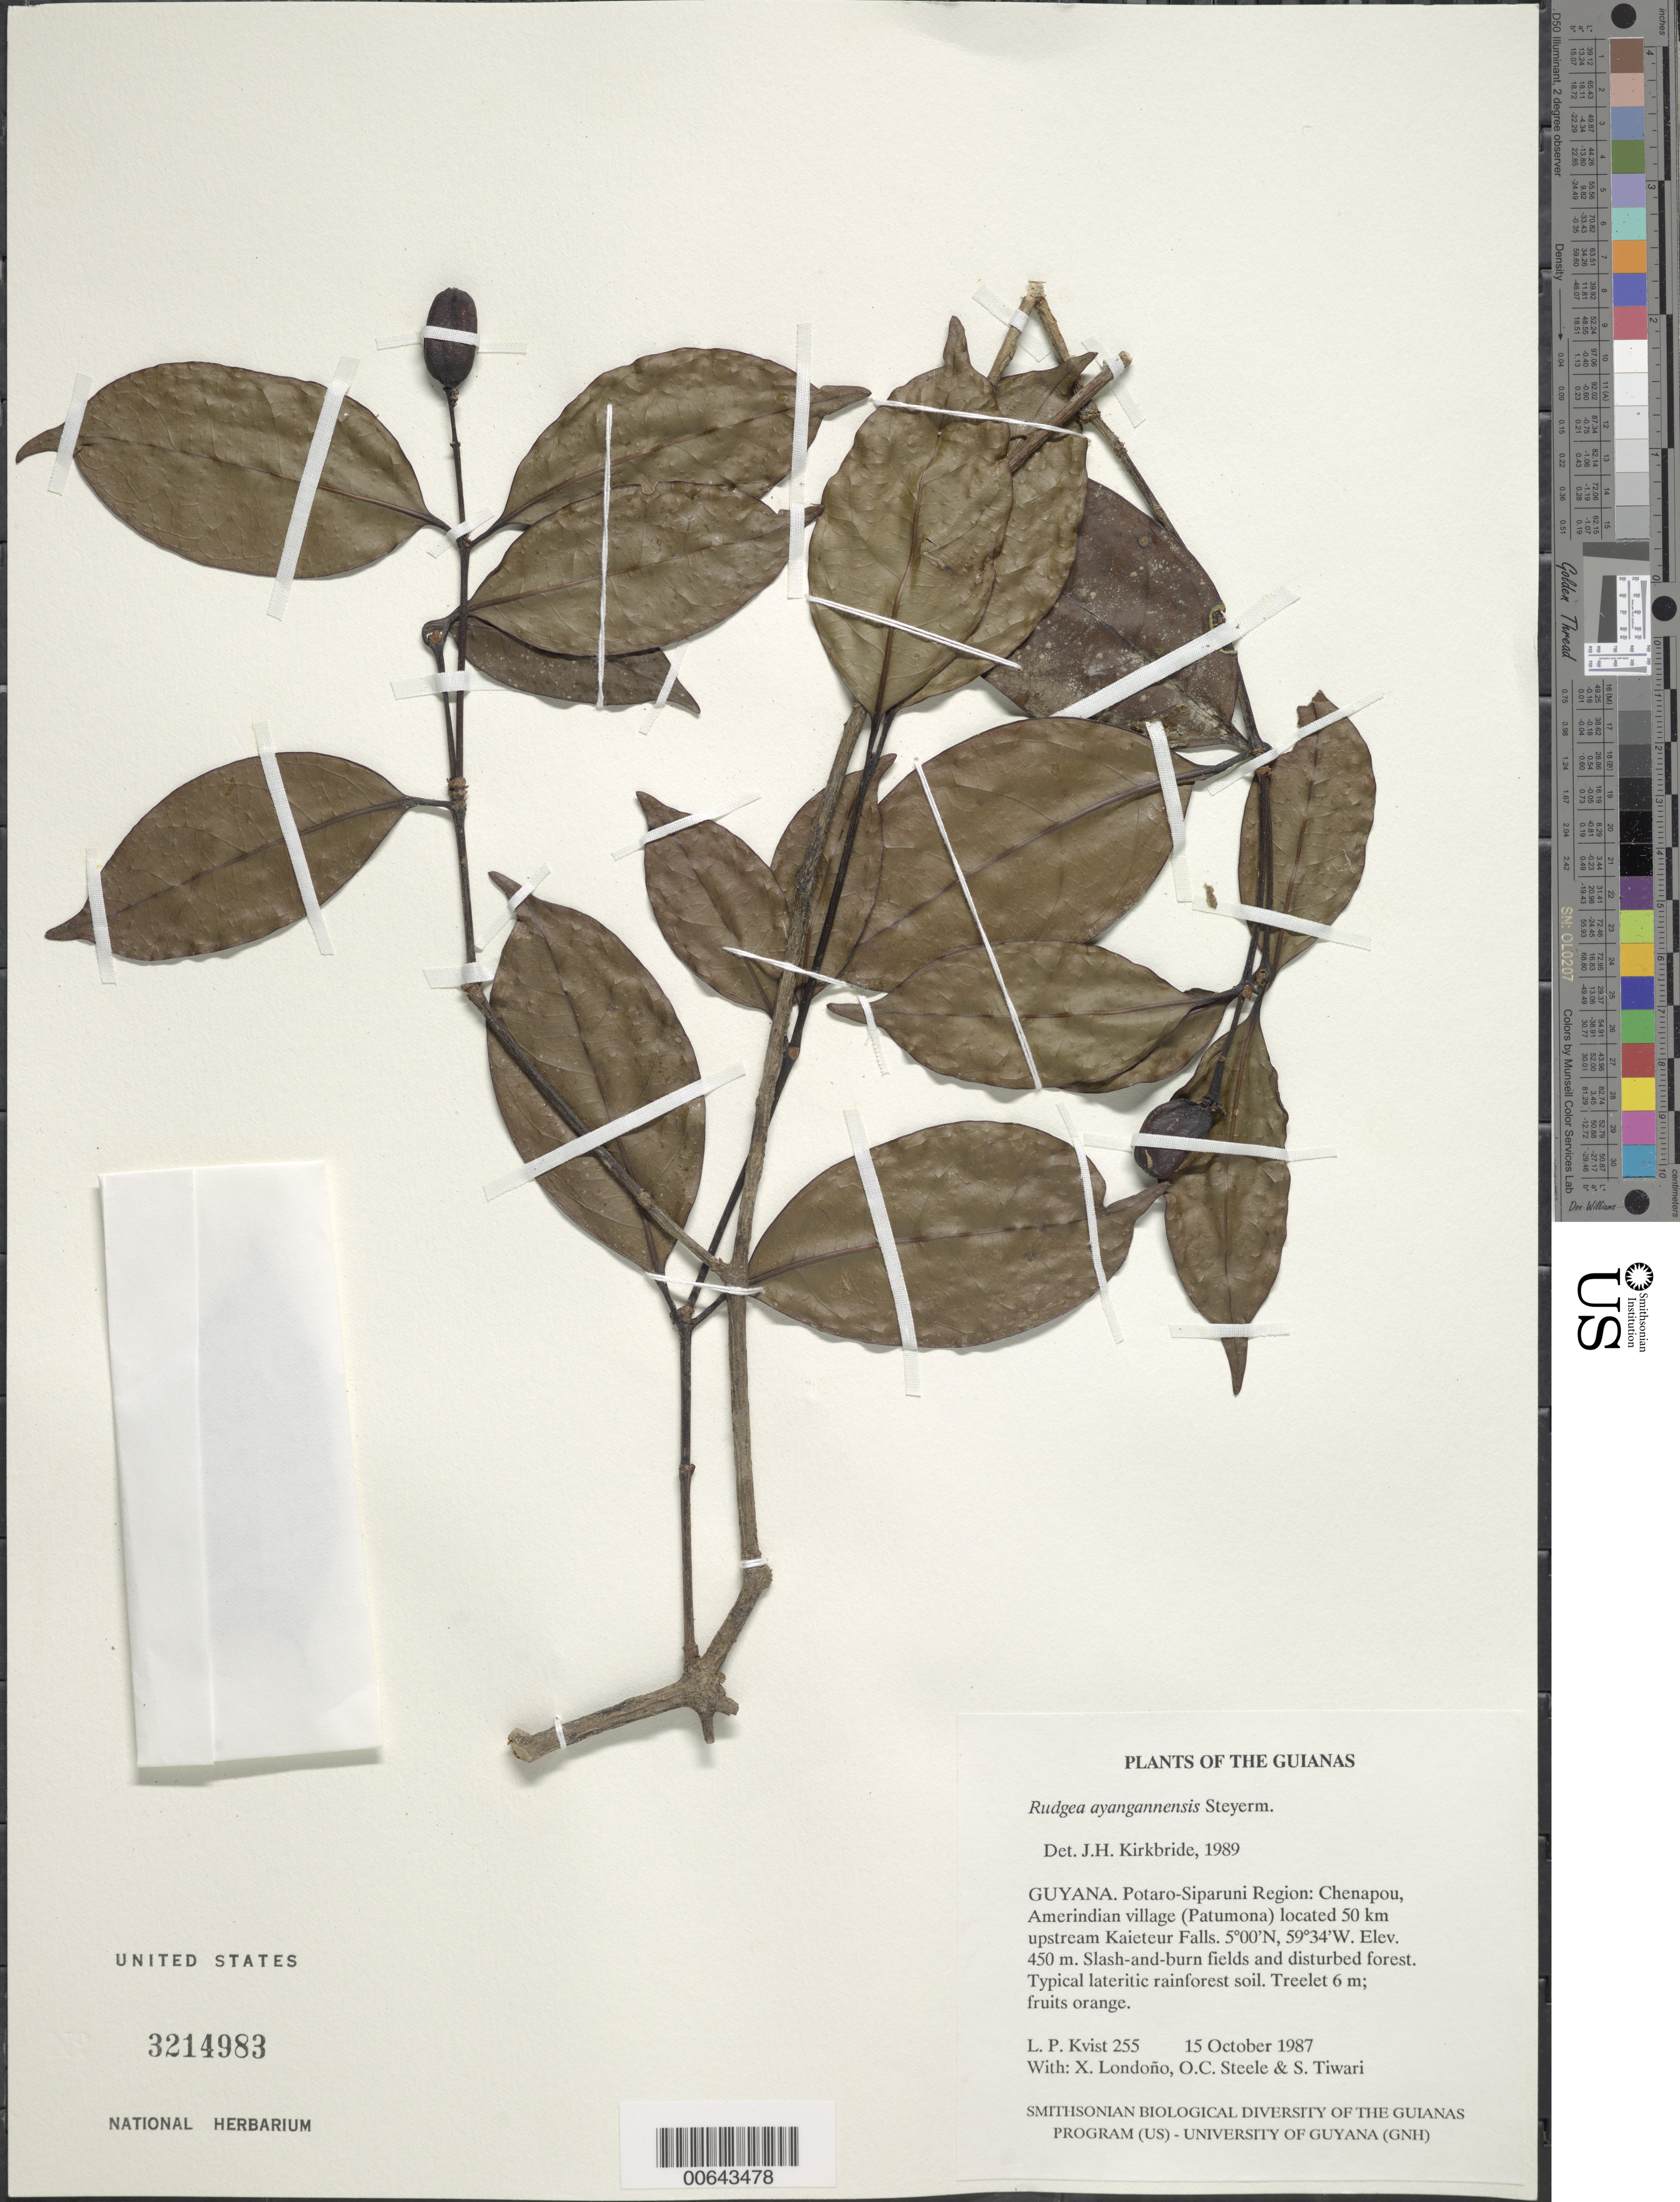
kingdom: Plantae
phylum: Tracheophyta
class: Magnoliopsida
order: Gentianales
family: Rubiaceae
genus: Rudgea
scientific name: Rudgea ayangannensis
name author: Steyerm.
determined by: Kirkbride, J. H.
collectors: L. P. Kvist, X. Londoño, O. C. Steele & S. Tiwari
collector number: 255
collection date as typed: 15 October 1987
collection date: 1987-10-15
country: Guyana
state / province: Potaro-Siparuni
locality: Chenapou, Amerindian village (Patumona) located 50 km upstream Kaieteur Falls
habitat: Slash-and-burn fields and disturbed forest. Typical lateritic rainforest soil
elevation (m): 450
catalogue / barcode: US 3214983